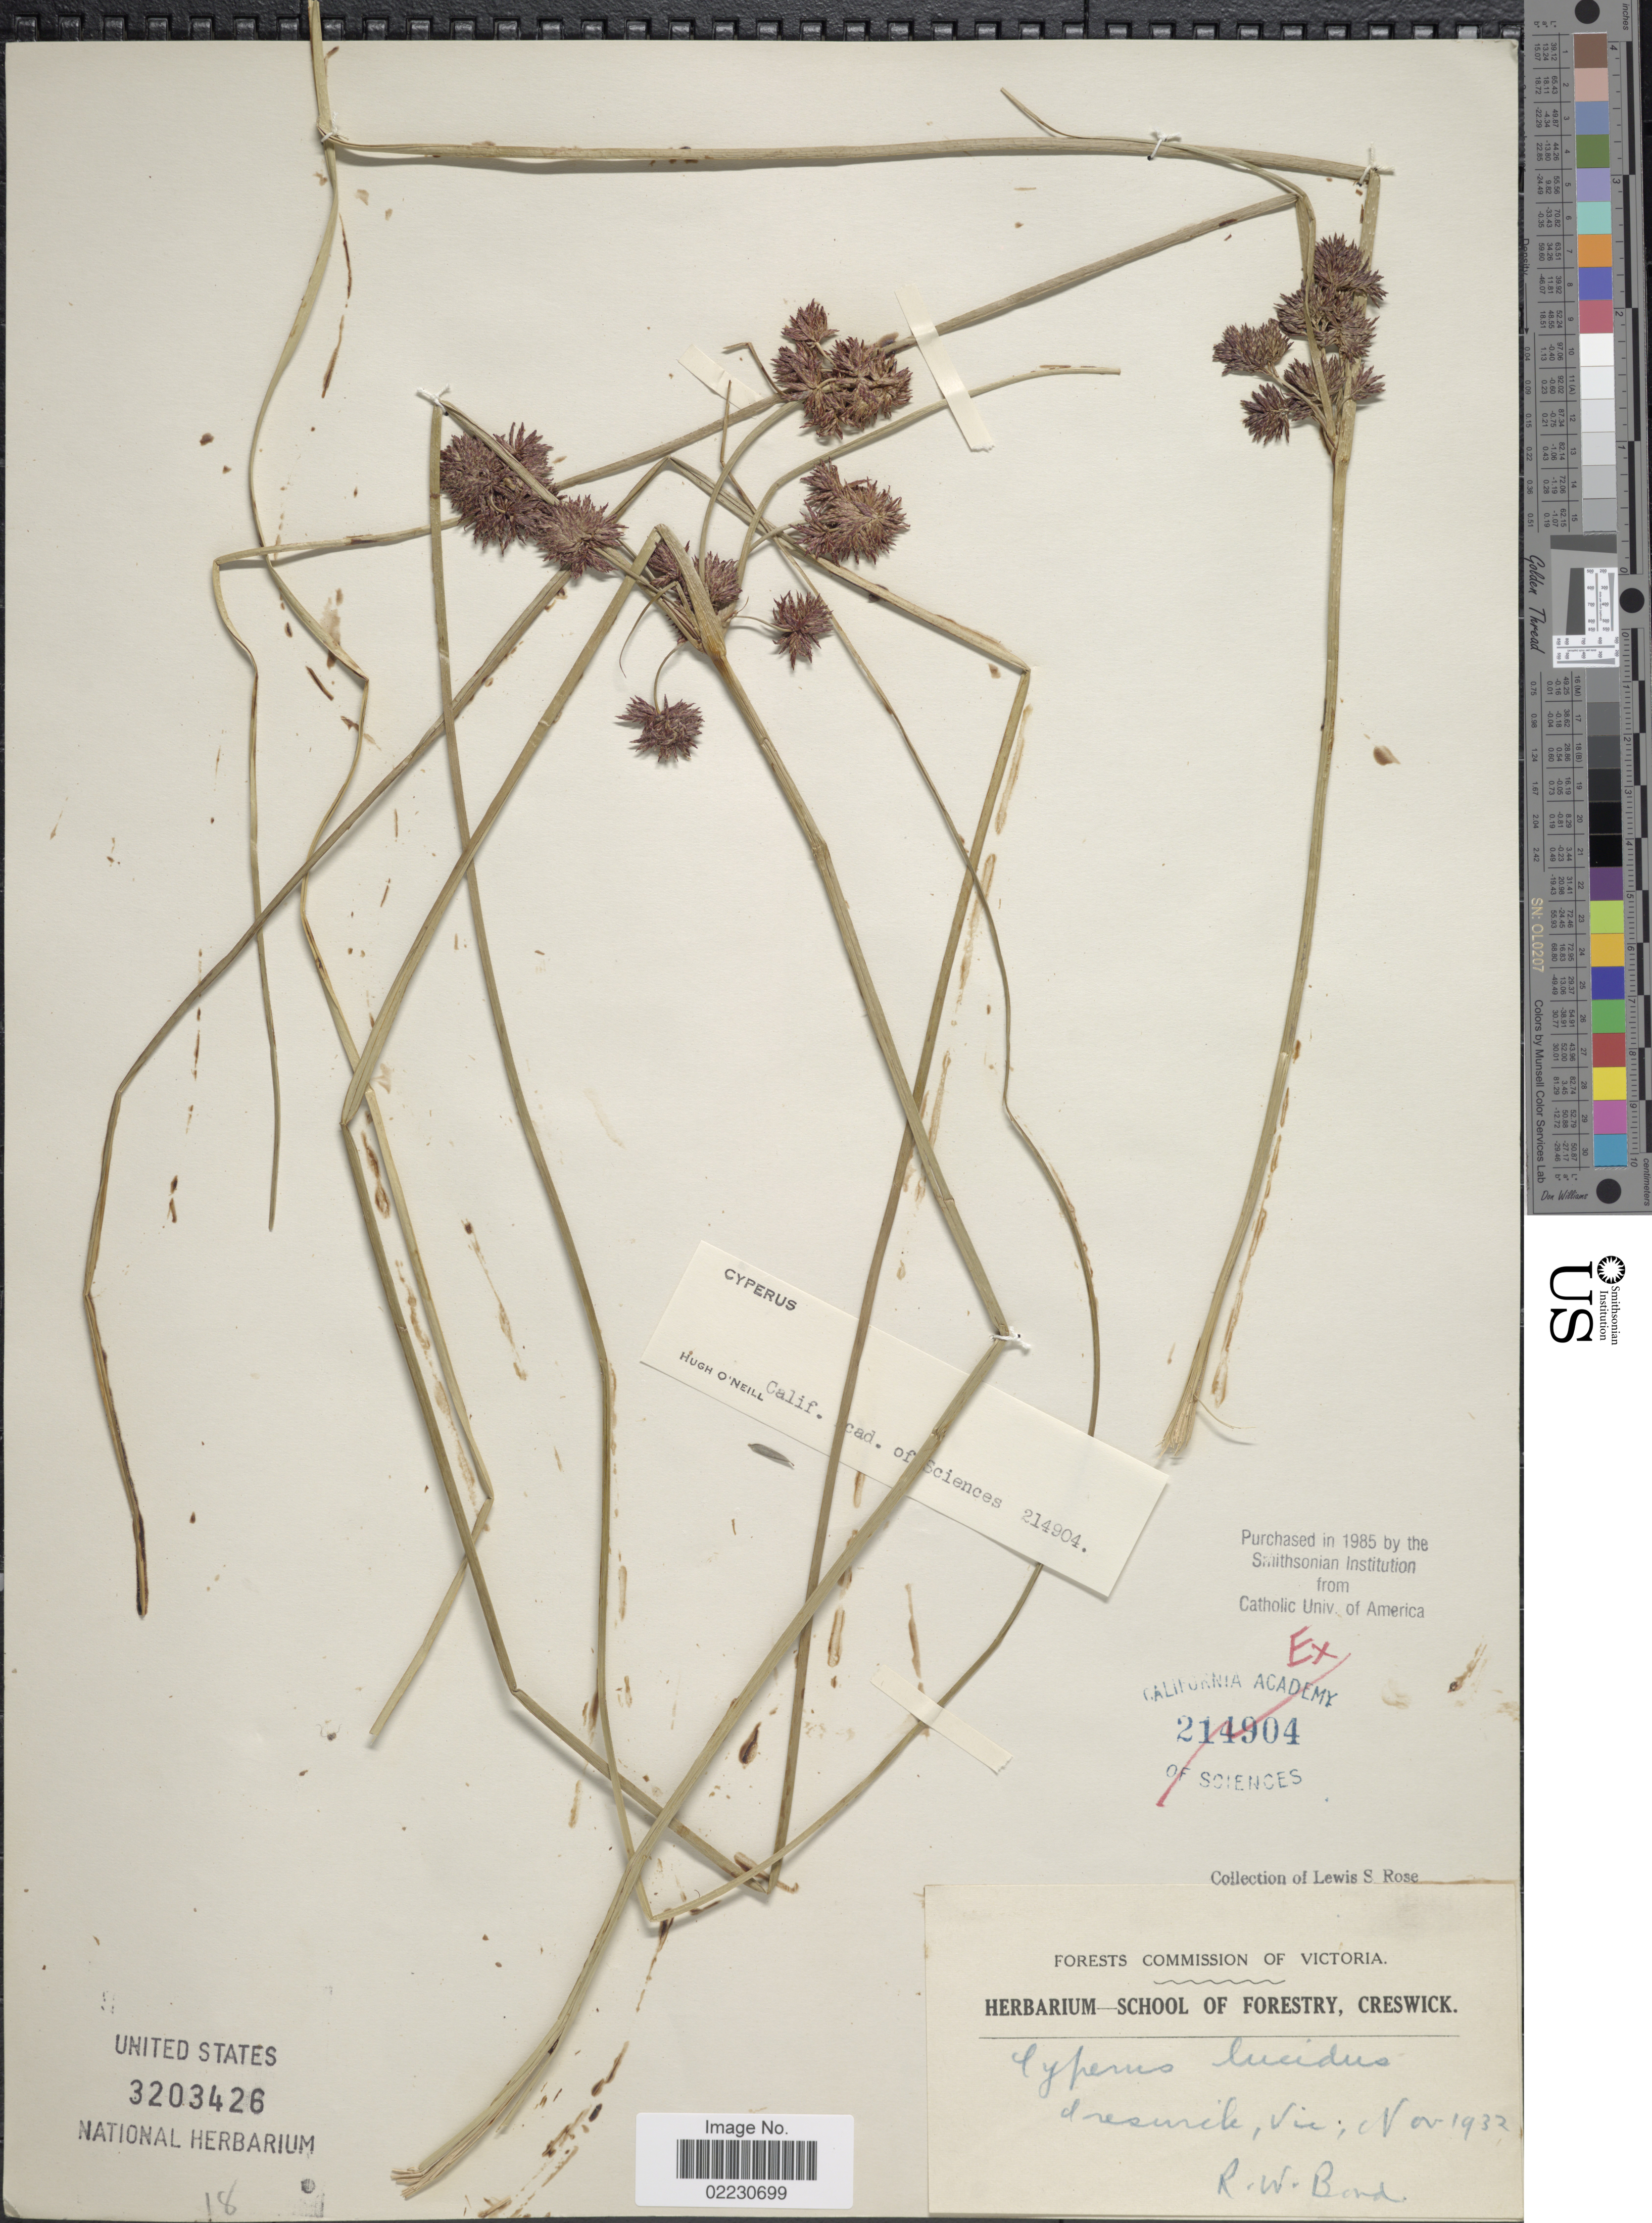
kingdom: Plantae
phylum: Tracheophyta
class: Liliopsida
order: Poales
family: Cyperaceae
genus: Cyperus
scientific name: Cyperus lucidus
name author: R. Br.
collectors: R. Bond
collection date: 1932-11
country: Australia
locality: Creswick, Vic.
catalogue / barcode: US 3203426